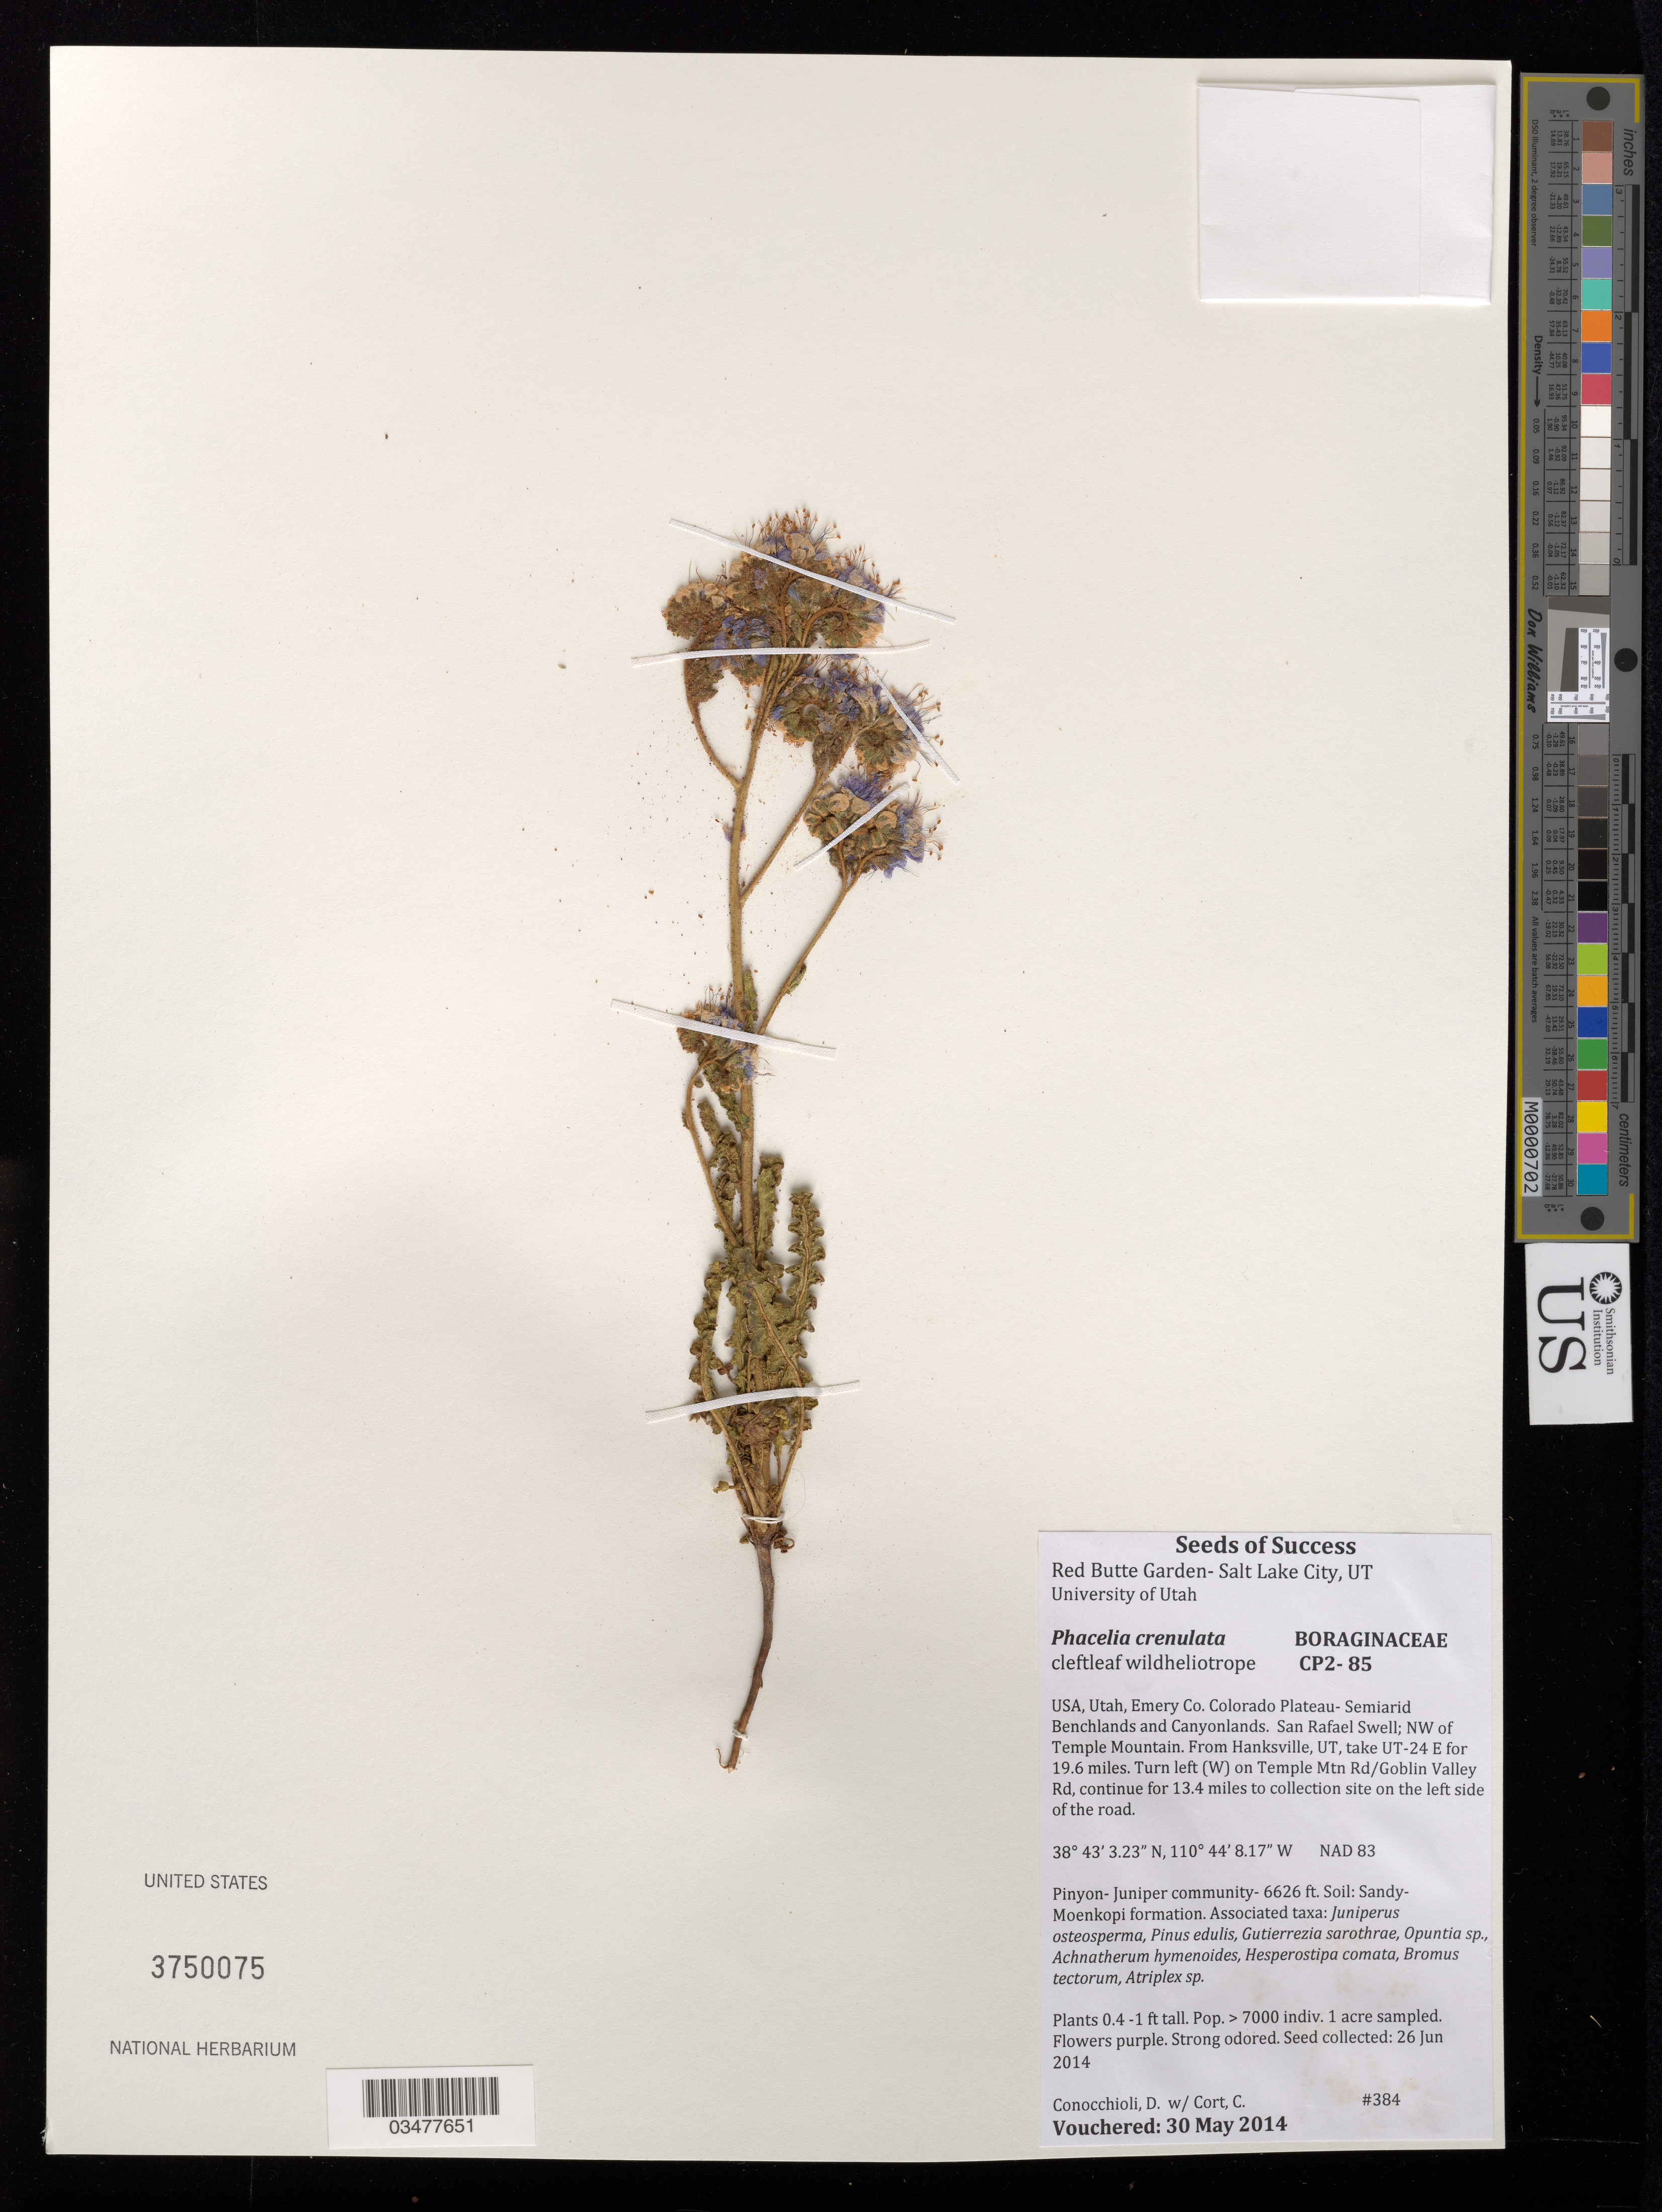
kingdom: Plantae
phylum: Tracheophyta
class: Magnoliopsida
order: Boraginales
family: Hydrophyllaceae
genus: Phacelia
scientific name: Phacelia crenulata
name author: Torr. ex S. Watson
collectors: D. Conocchioli & C. Cort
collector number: CP2-85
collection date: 2014-06-26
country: United States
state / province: Utah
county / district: Emery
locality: San Rafael Swell, NW of Temple Mtn.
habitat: Pinyon-Juniper community. Soil: Sandy-Moenkopi formation. With Juniperus osteosperma, Pinus edulis, Atriplex sp., etc.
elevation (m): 2020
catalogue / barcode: US 3750075